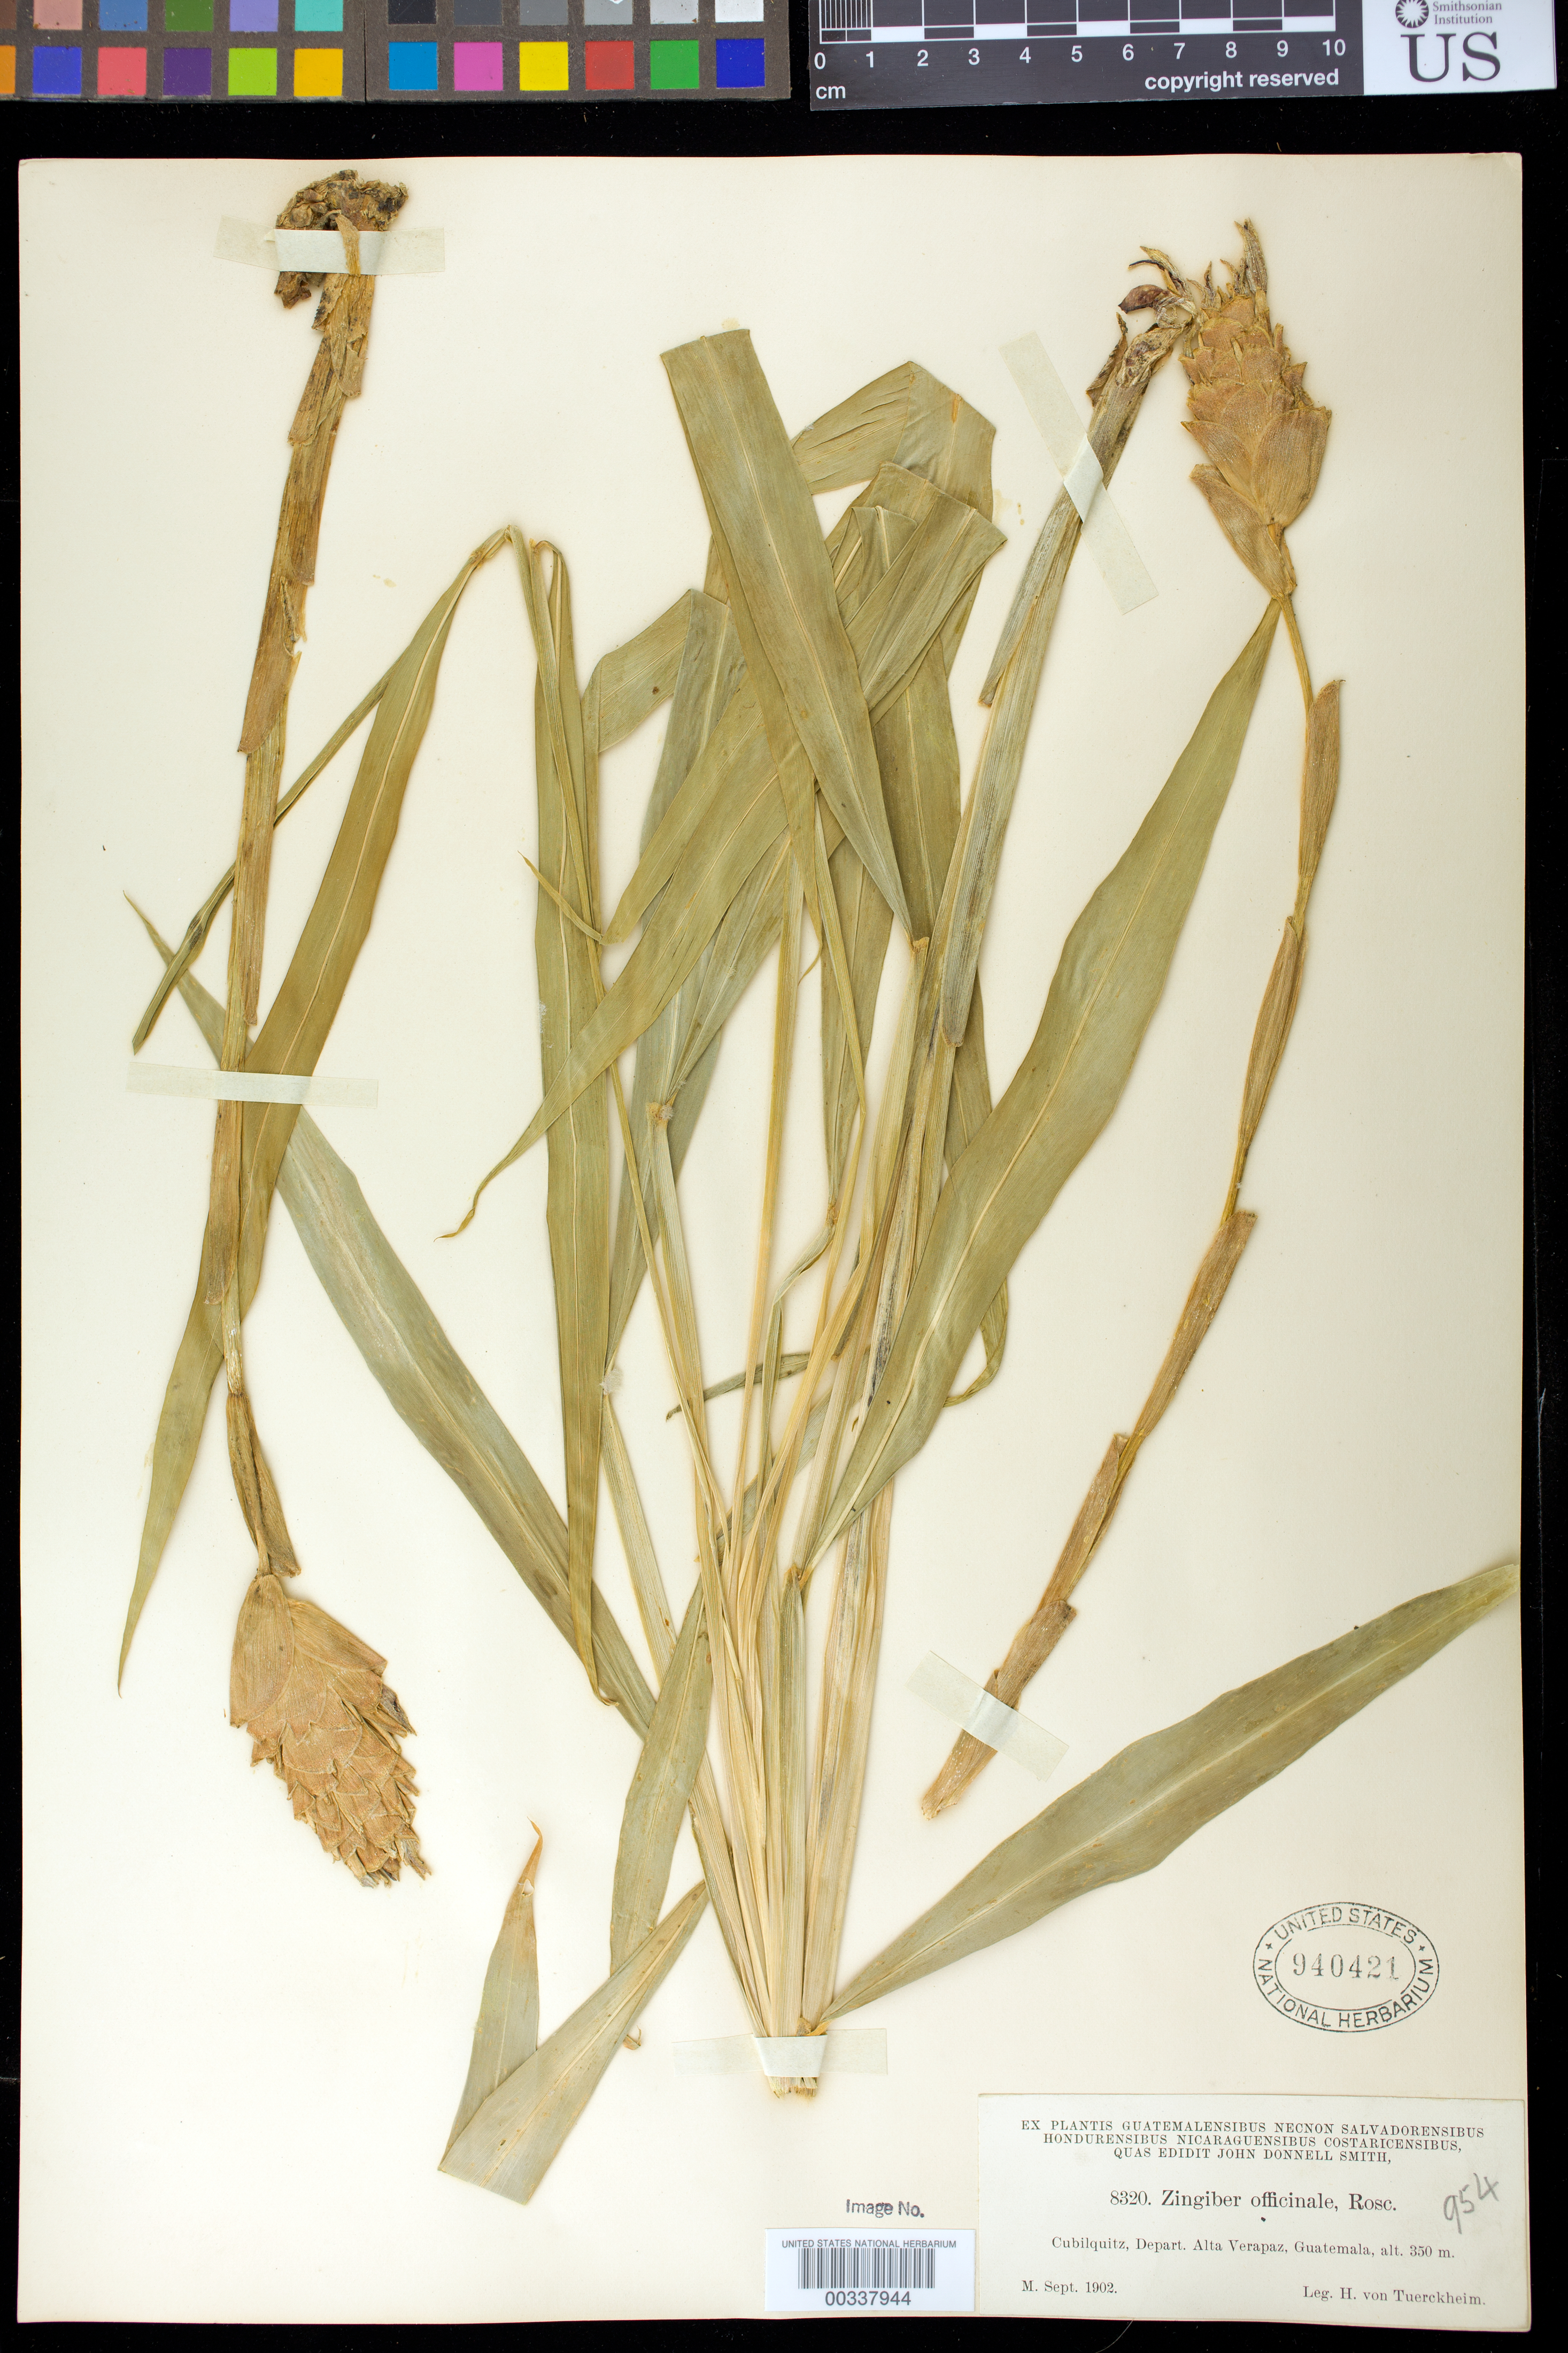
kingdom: Plantae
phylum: Tracheophyta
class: Liliopsida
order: Zingiberales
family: Zingiberaceae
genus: Zingiber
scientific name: Zingiber officinale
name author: Roscoe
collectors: H. von Türckheim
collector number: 8320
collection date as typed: Sep 1902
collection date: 1902-09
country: Guatemala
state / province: Alta Verapaz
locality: Cubilquitz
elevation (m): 350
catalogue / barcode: US 940421